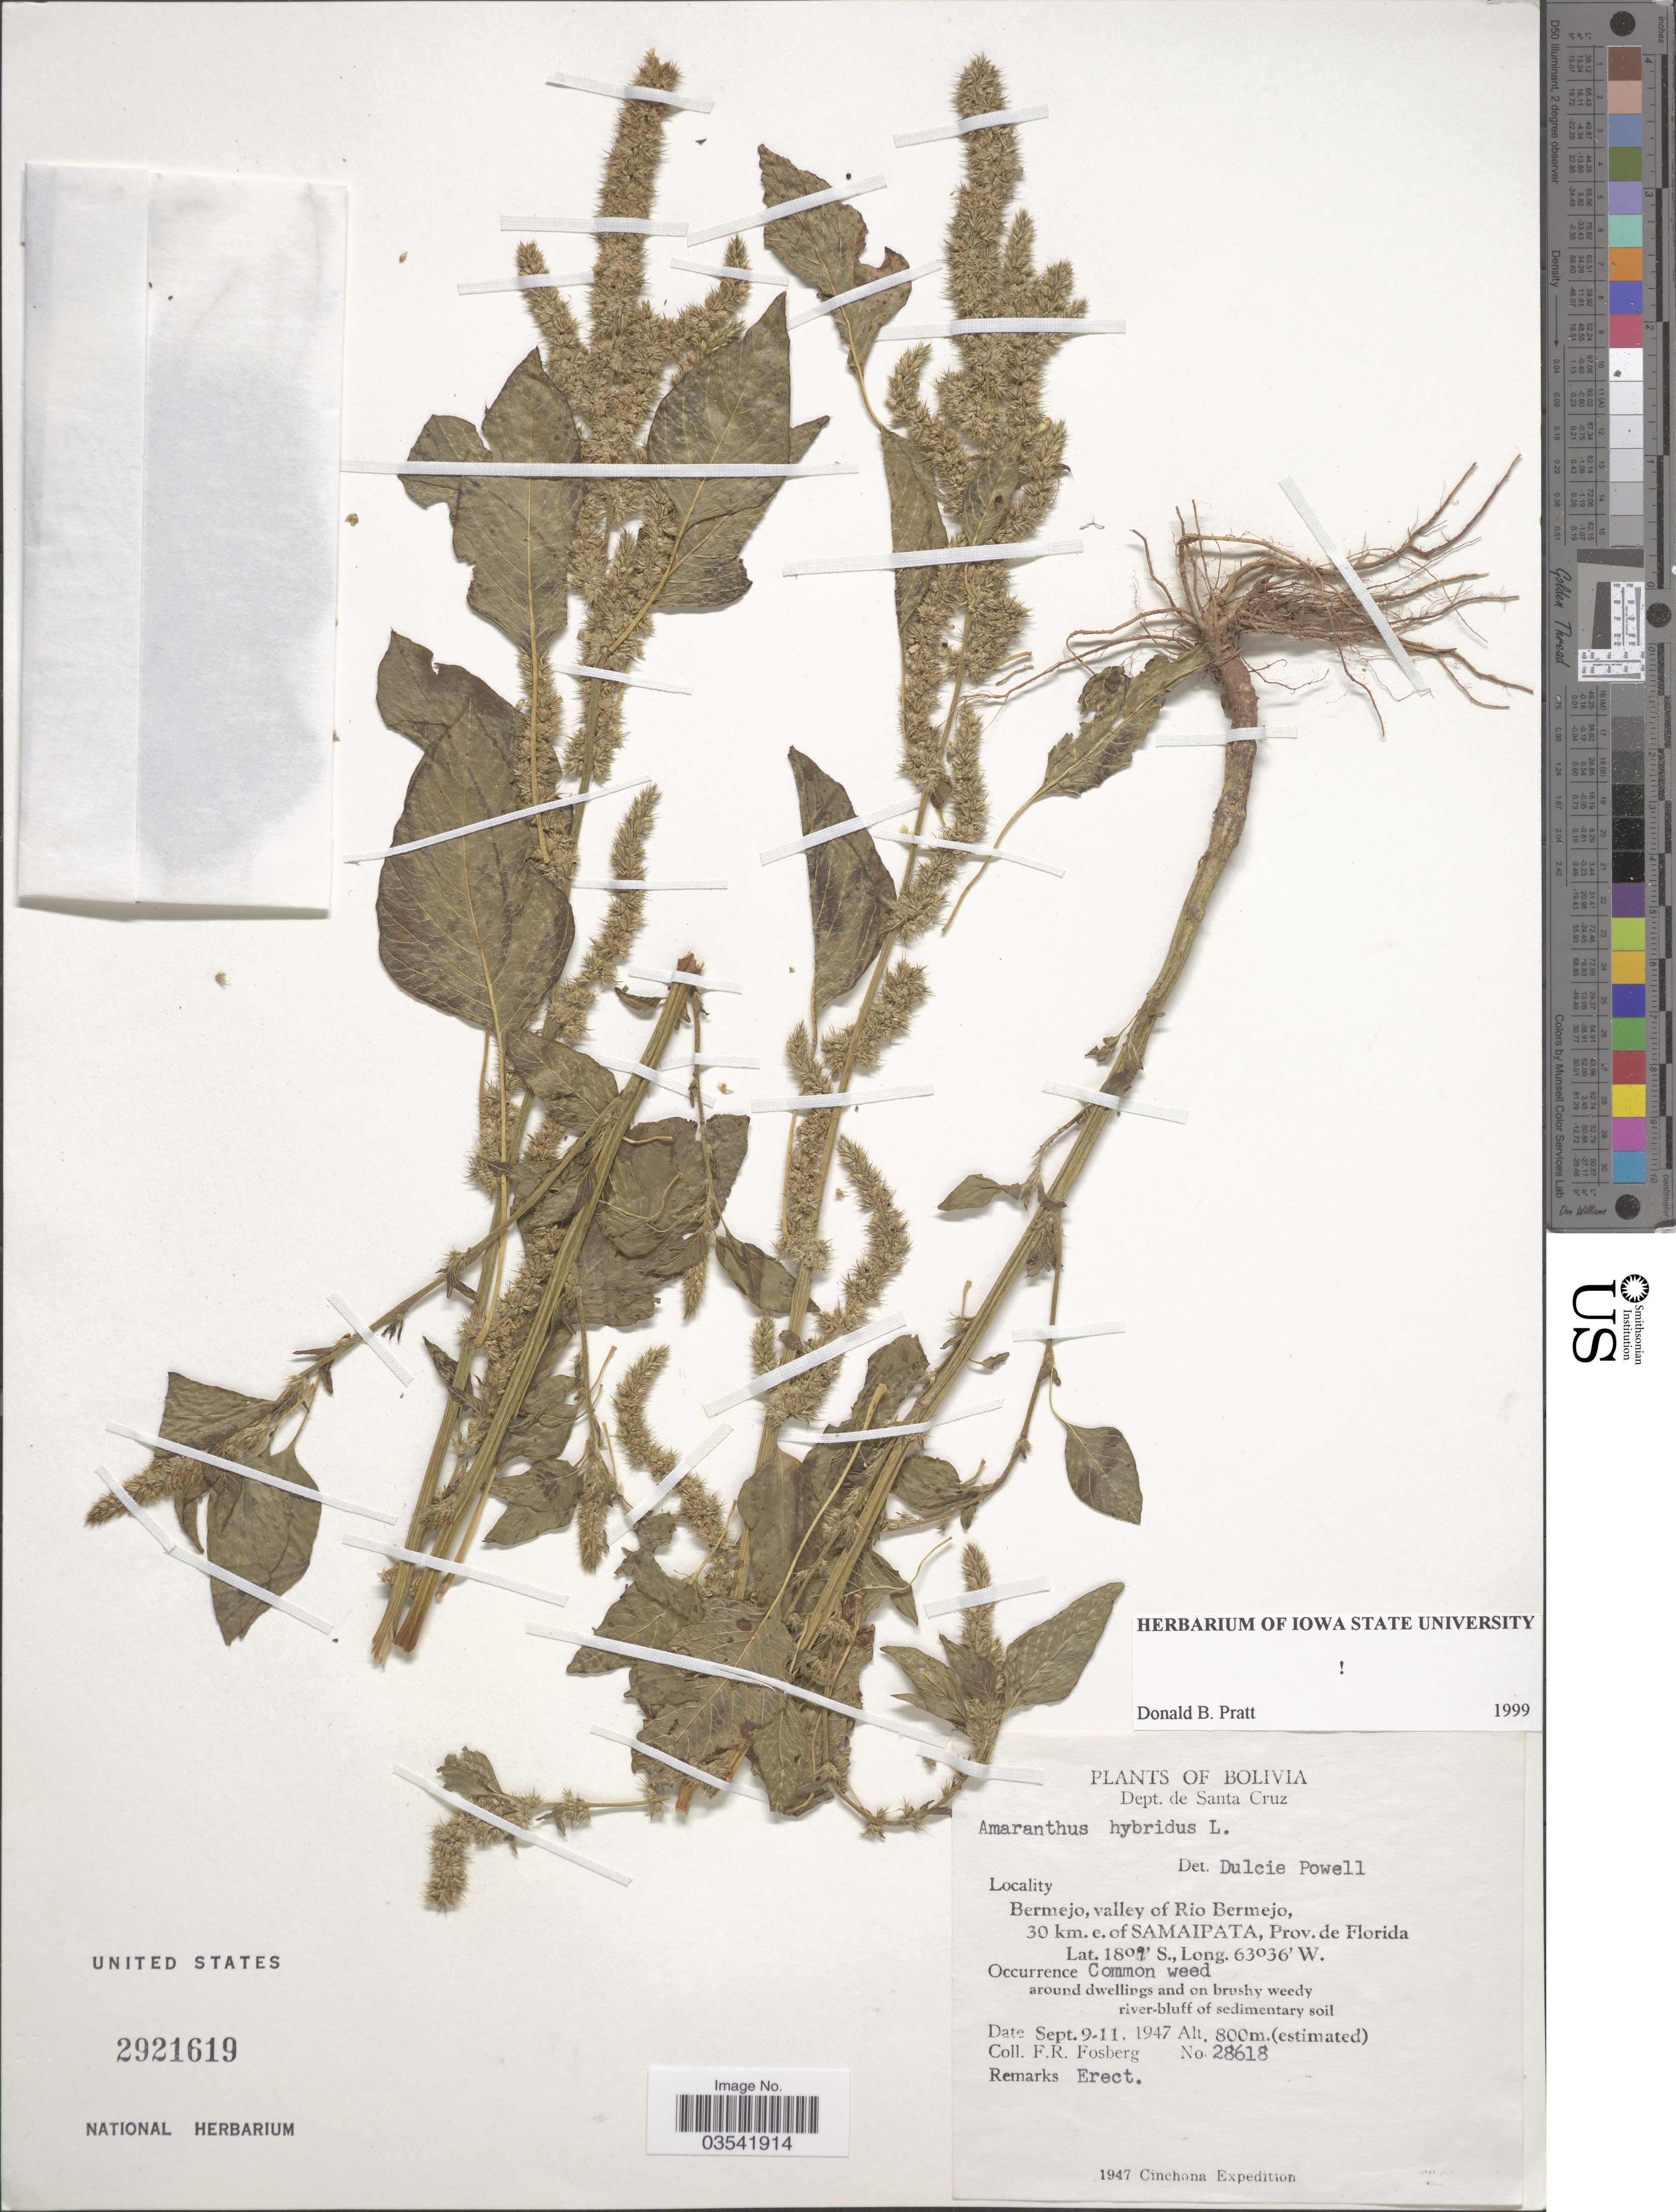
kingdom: Plantae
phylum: Tracheophyta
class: Magnoliopsida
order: Caryophyllales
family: Amaranthaceae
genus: Amaranthus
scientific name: Amaranthus hybridus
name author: L.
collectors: F. R. Fosberg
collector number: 28618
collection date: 1947-09-09/1947-09-11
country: Bolivia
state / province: Santa Cruz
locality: Dept. de Santa Cruz. Bermejo, valley of Rio Bermejo, 30 km. e. of Samaipata, Prov. de Florida.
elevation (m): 800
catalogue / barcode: US 2921619